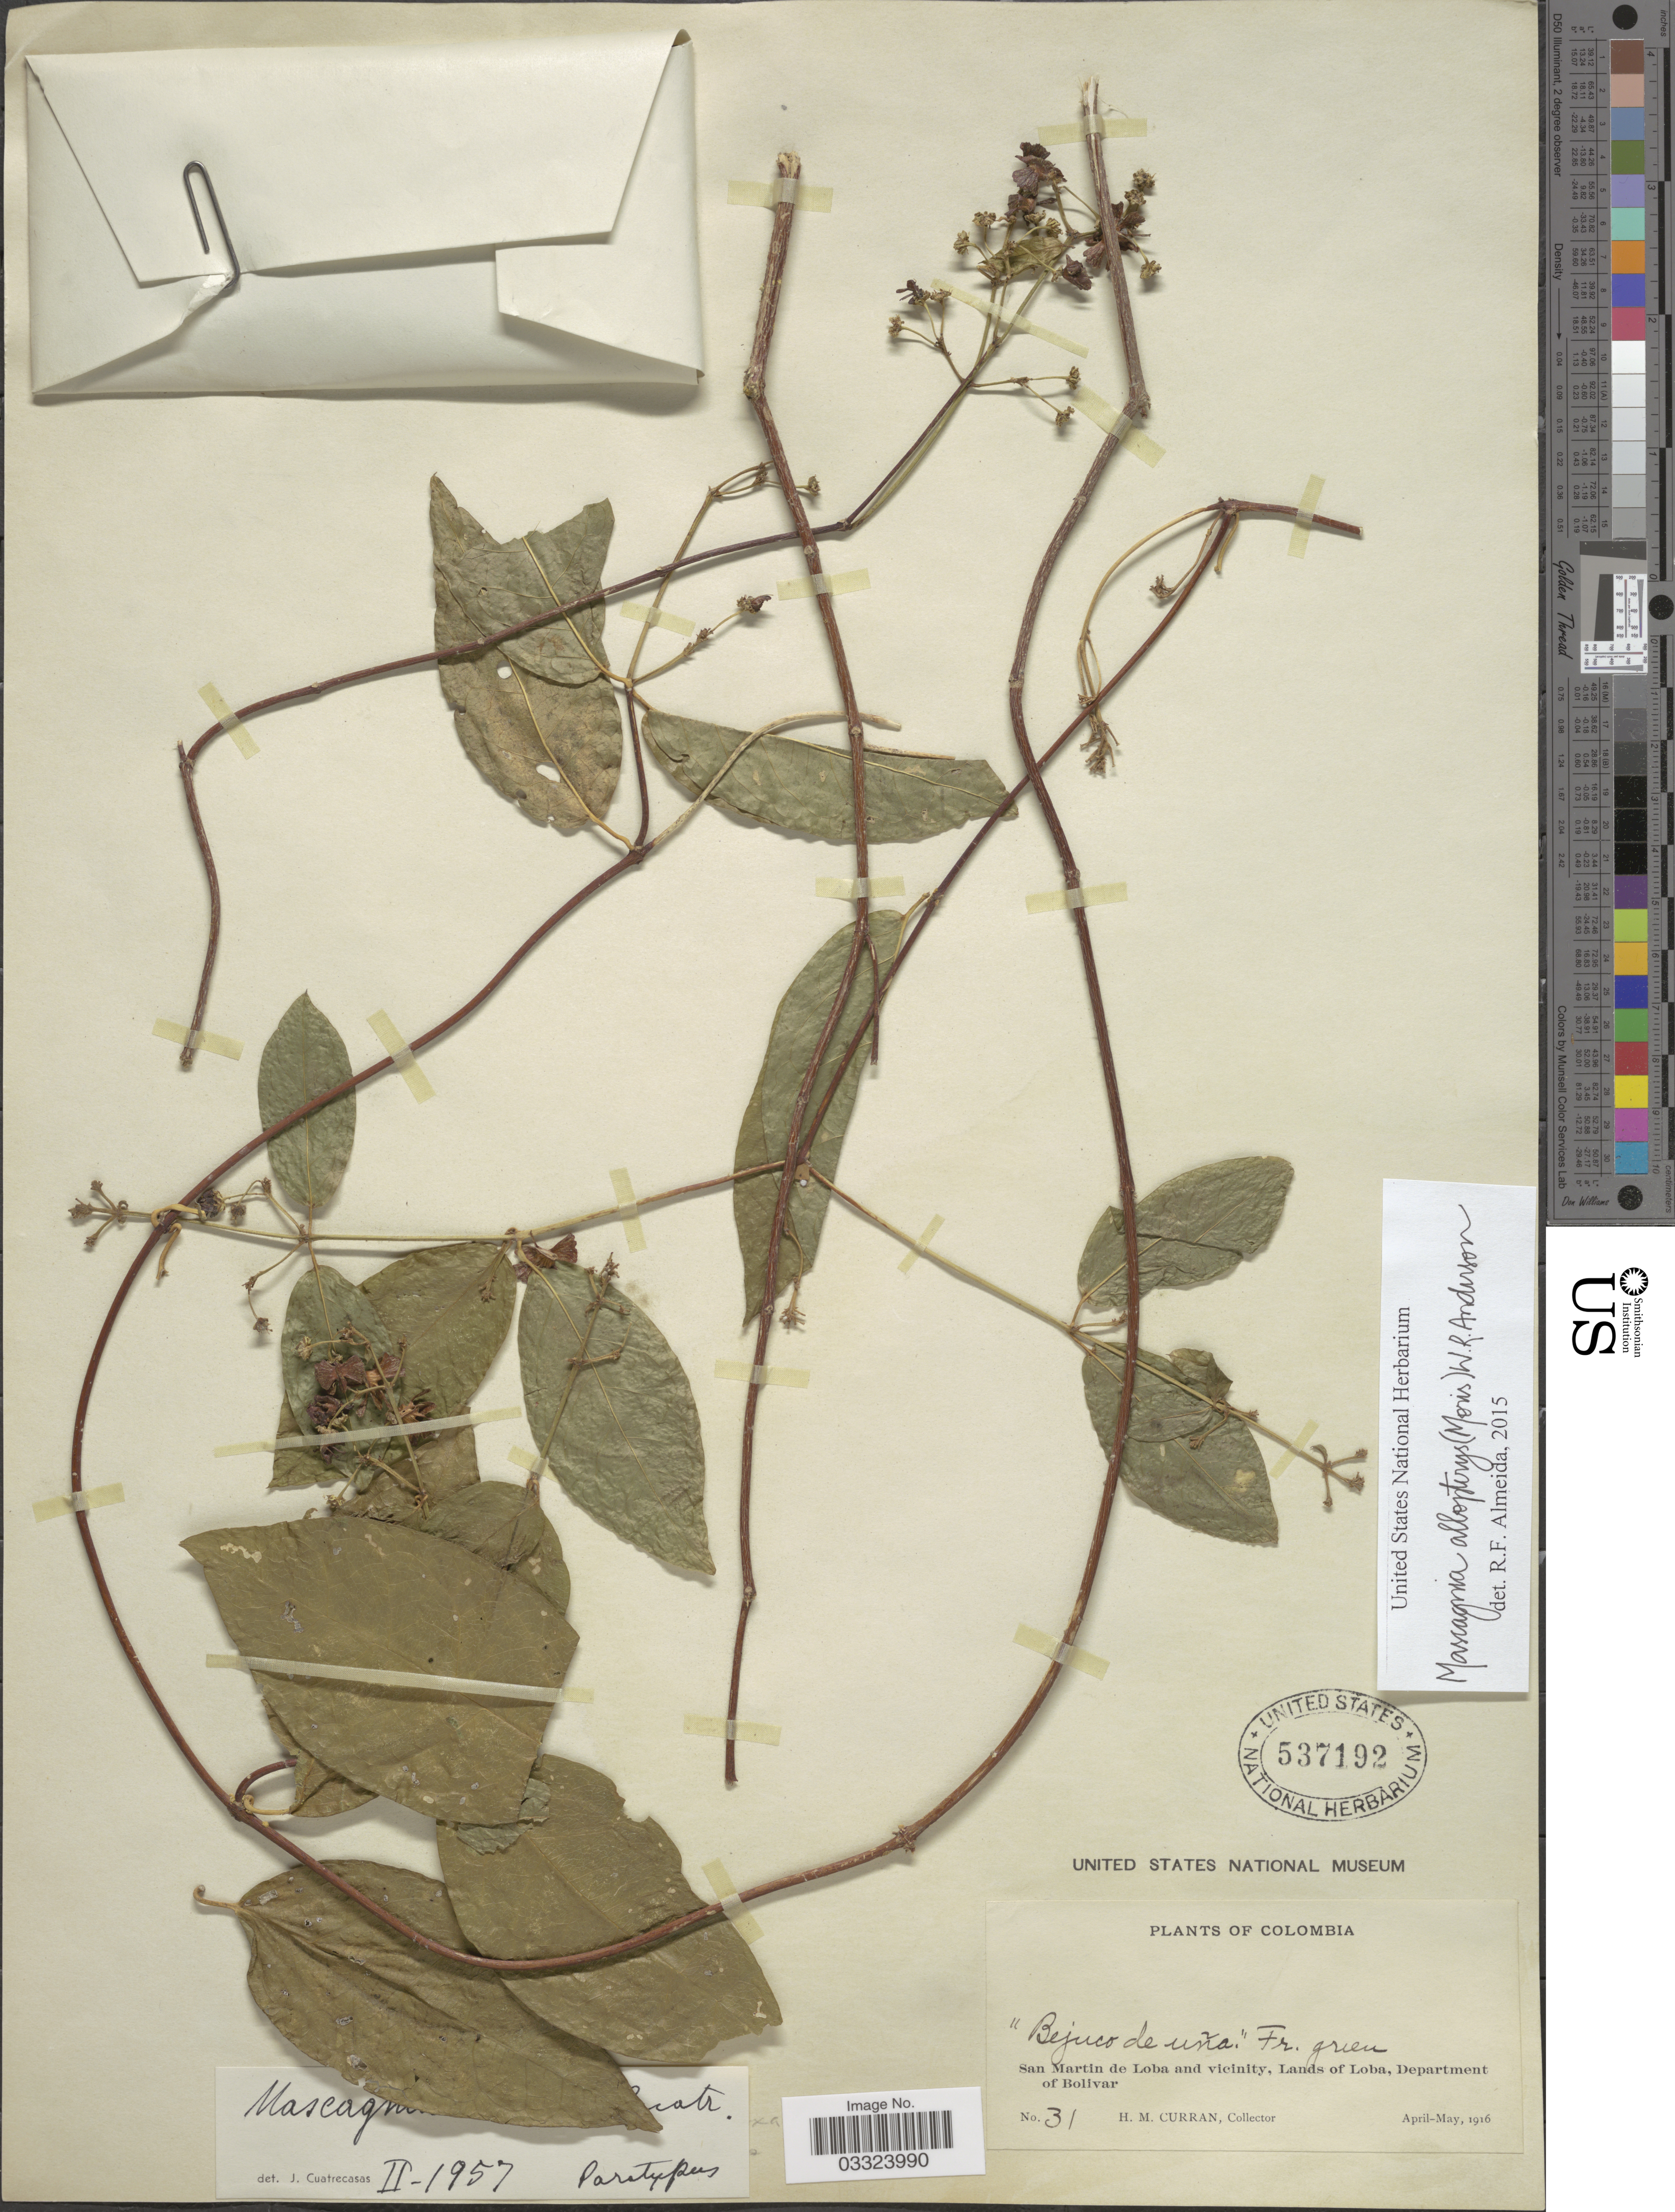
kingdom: Plantae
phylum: Tracheophyta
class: Magnoliopsida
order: Malpighiales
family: Malpighiaceae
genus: Mascagnia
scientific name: Mascagnia allopterys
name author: (Moris) W.R. Anderson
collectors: H. M. Curran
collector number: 31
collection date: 1916-04/1916-05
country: Colombia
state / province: Bolívar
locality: San Martin de Loba and vicinity, Lands of Loba, Department of Bolivar.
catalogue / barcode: US 537192